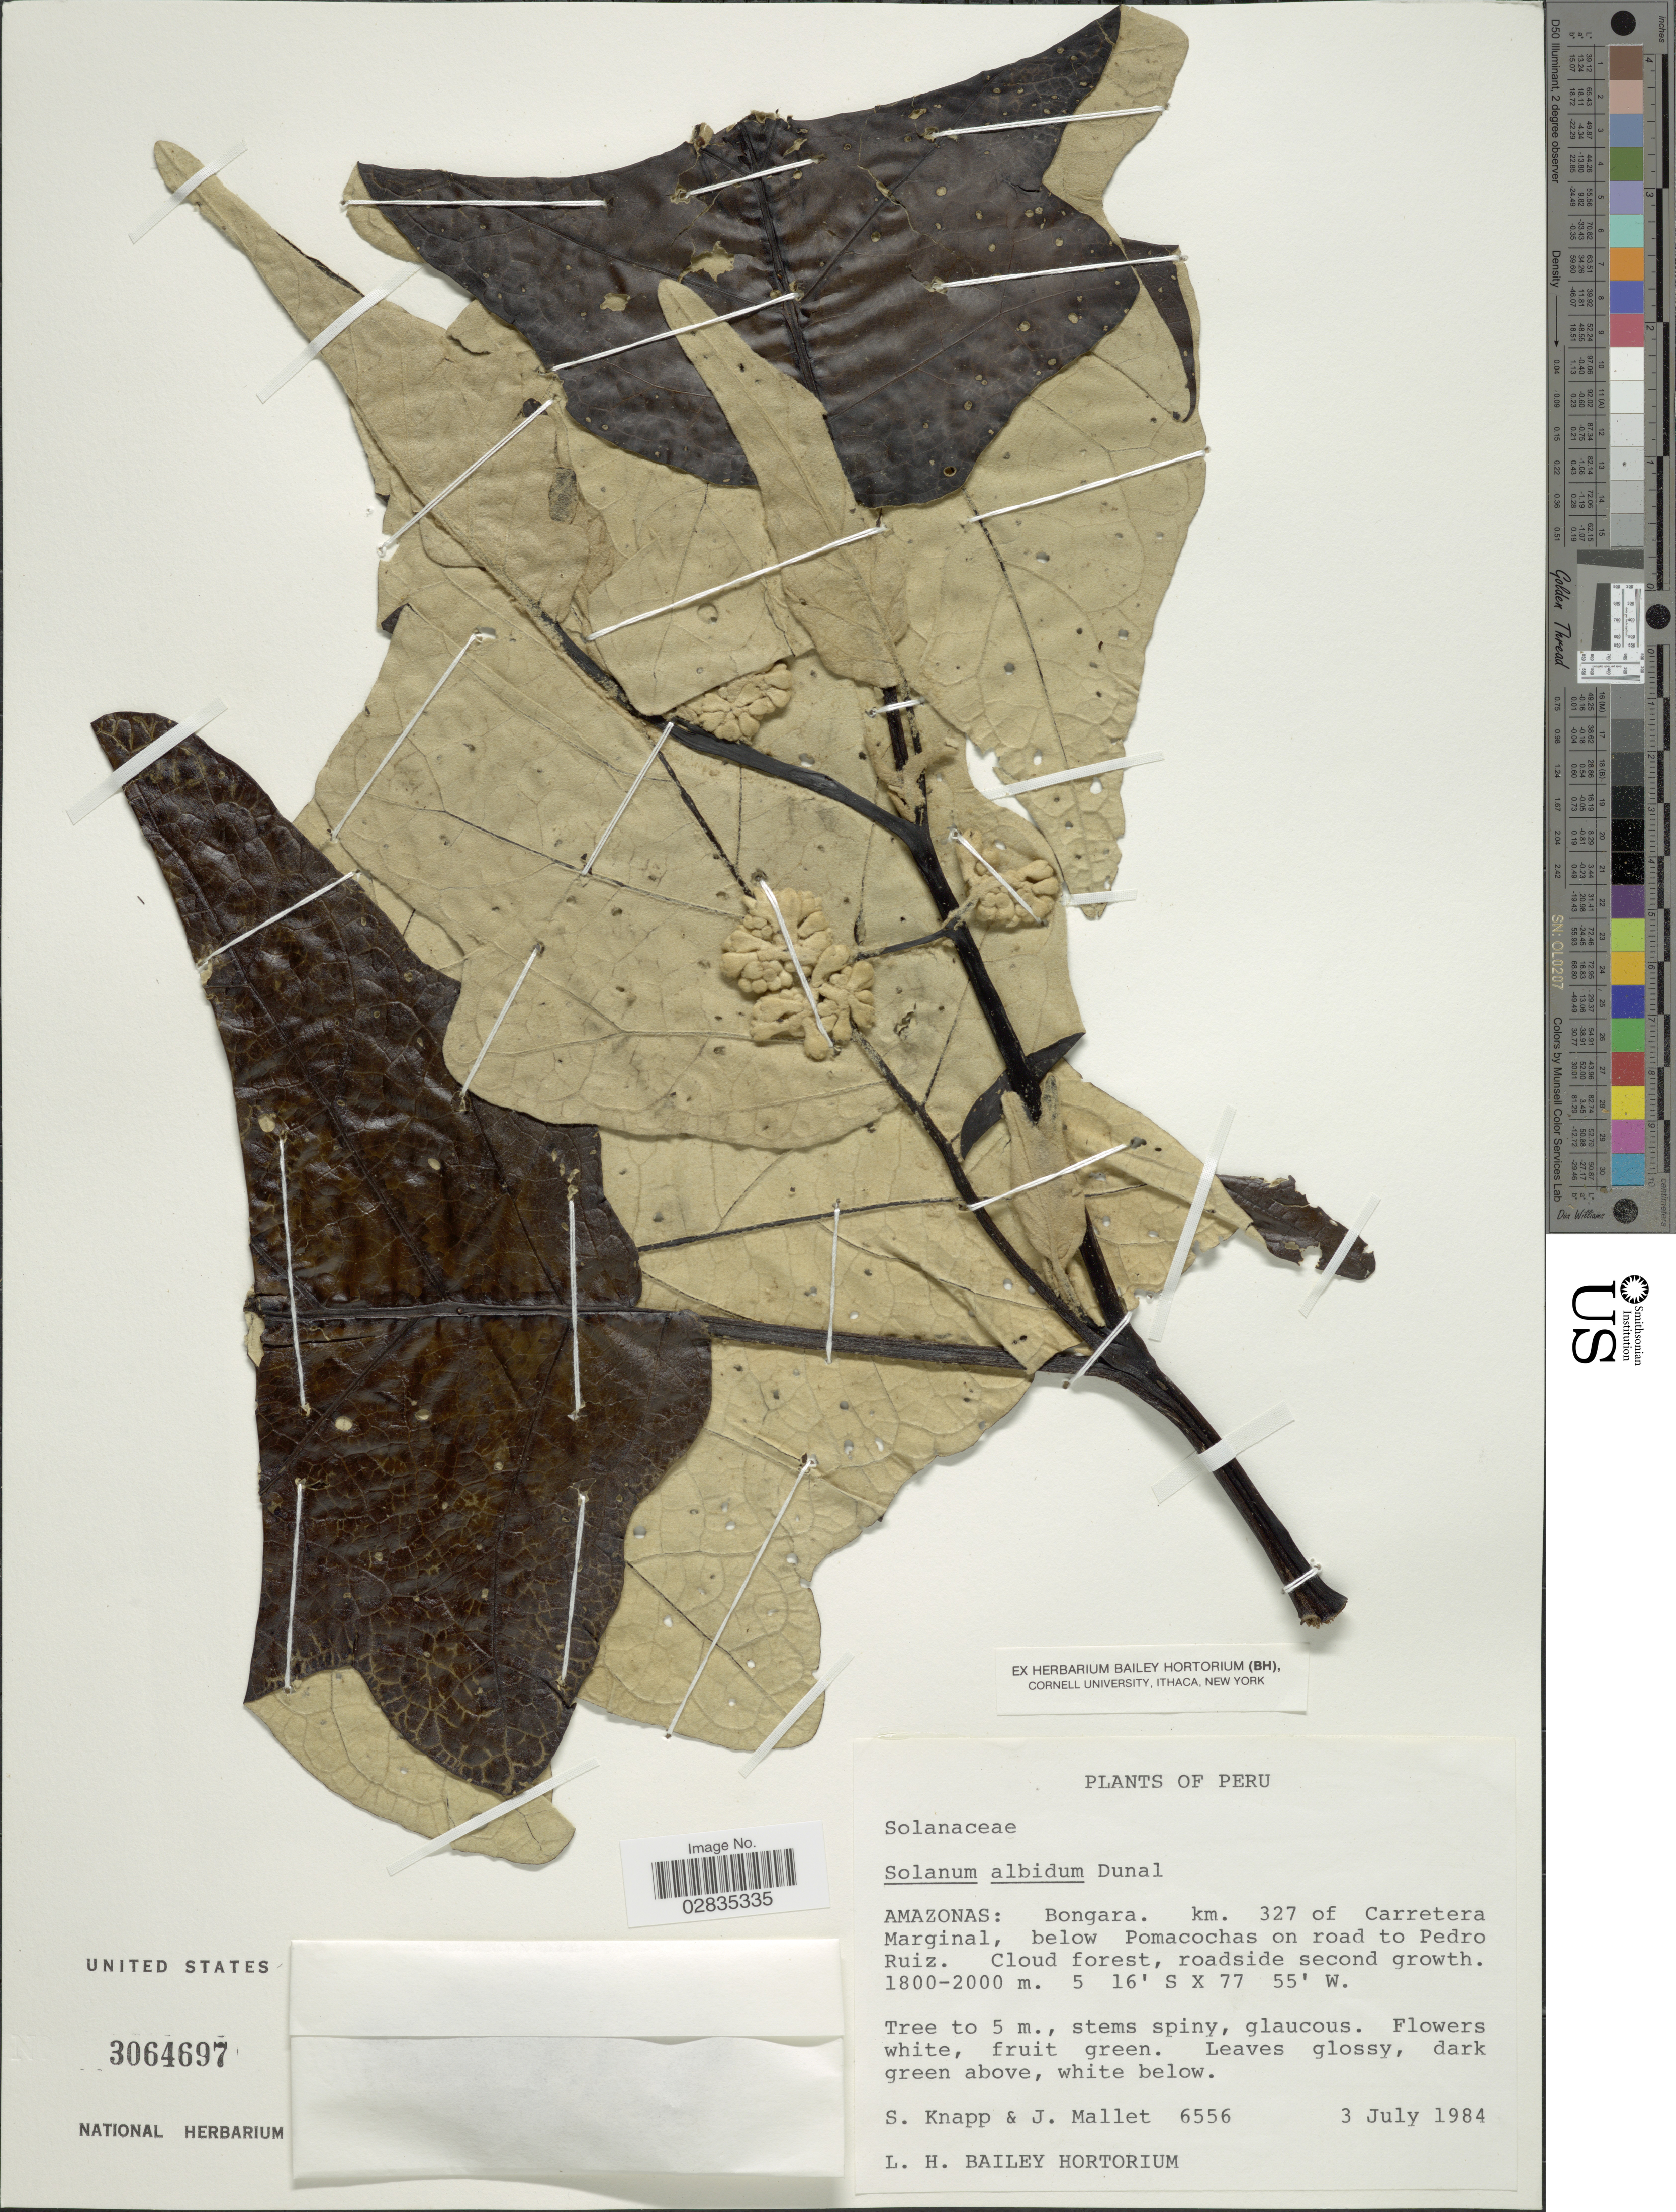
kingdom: Plantae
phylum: Tracheophyta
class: Magnoliopsida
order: Solanales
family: Solanaceae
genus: Solanum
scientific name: Solanum albidum var. albidum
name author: Dunal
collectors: S. Knapp & J. Mallet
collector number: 6556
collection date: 1984-07-03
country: Peru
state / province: Amazonas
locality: Bongara. km. 327 of Carretera Marginal, below Pomacochas on road to Pedro Ruiz.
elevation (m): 1800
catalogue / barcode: US 3064697